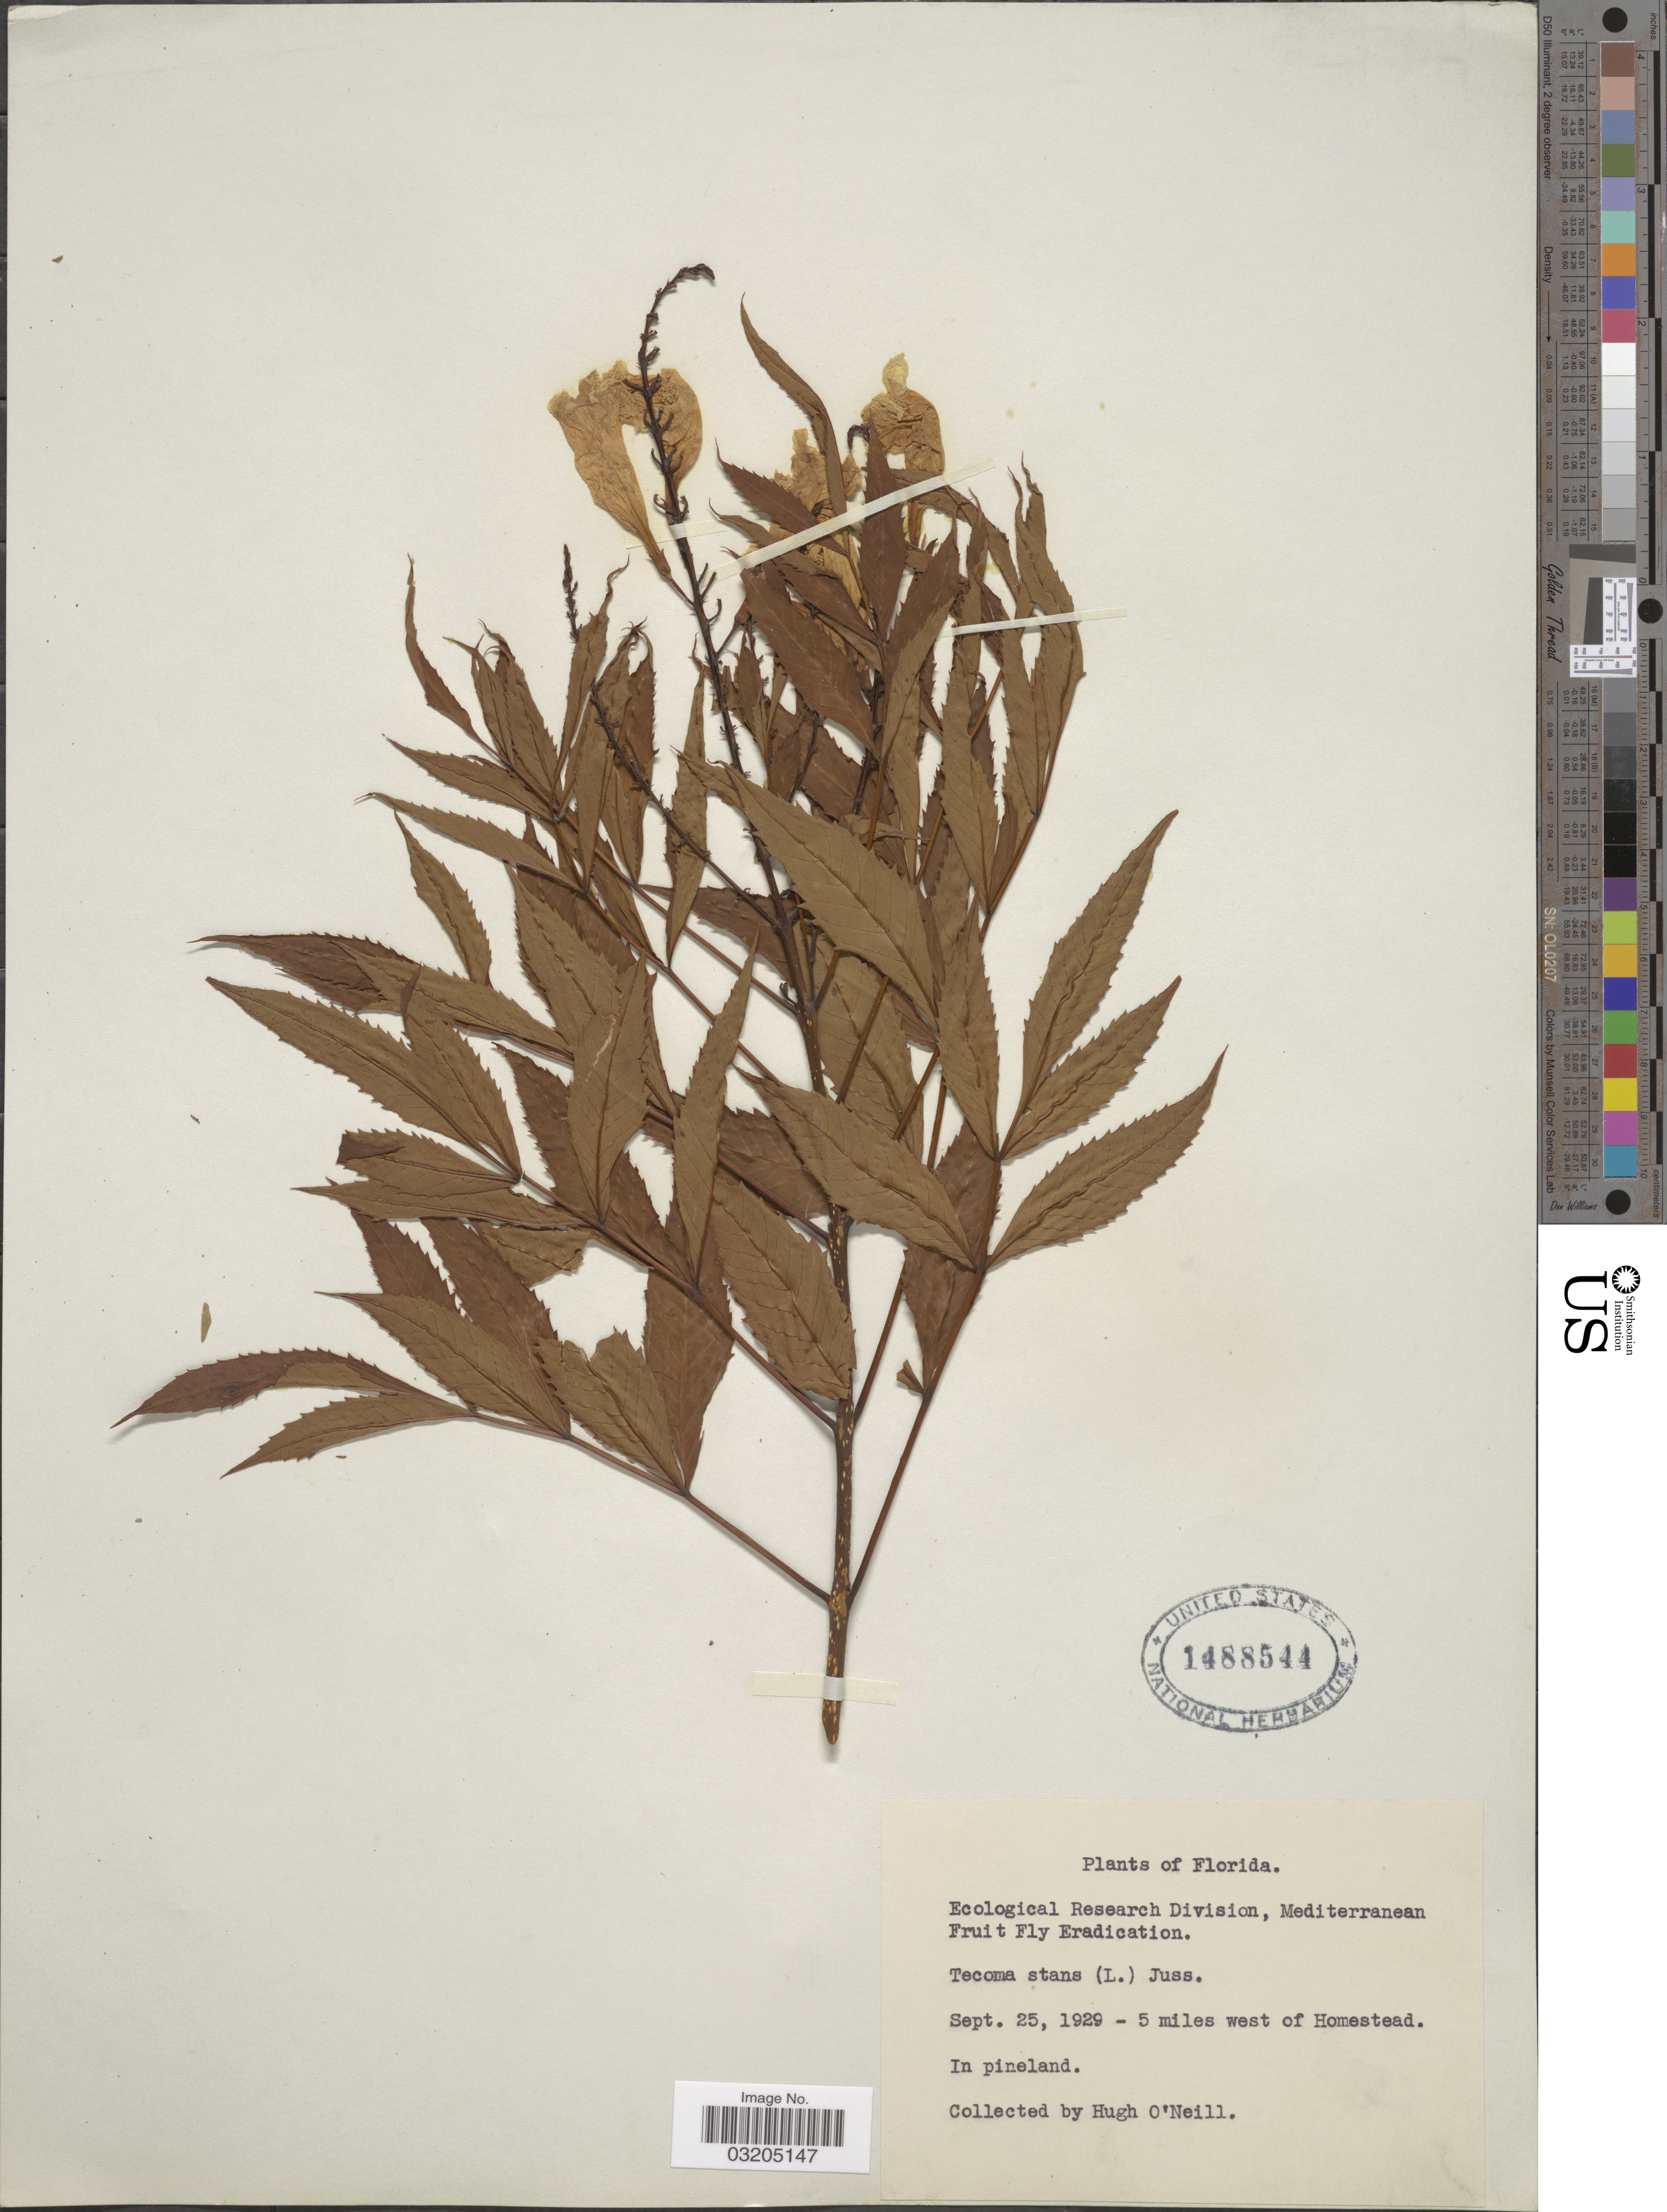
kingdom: Plantae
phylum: Tracheophyta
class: Magnoliopsida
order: Lamiales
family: Bignoniaceae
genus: Tecoma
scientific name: Tecoma stans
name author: (L.) Juss. ex Kunth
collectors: H. O'Neill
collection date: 1929-09-25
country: United States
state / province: Florida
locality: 5 miles west of Homestead.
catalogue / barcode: US 1488544